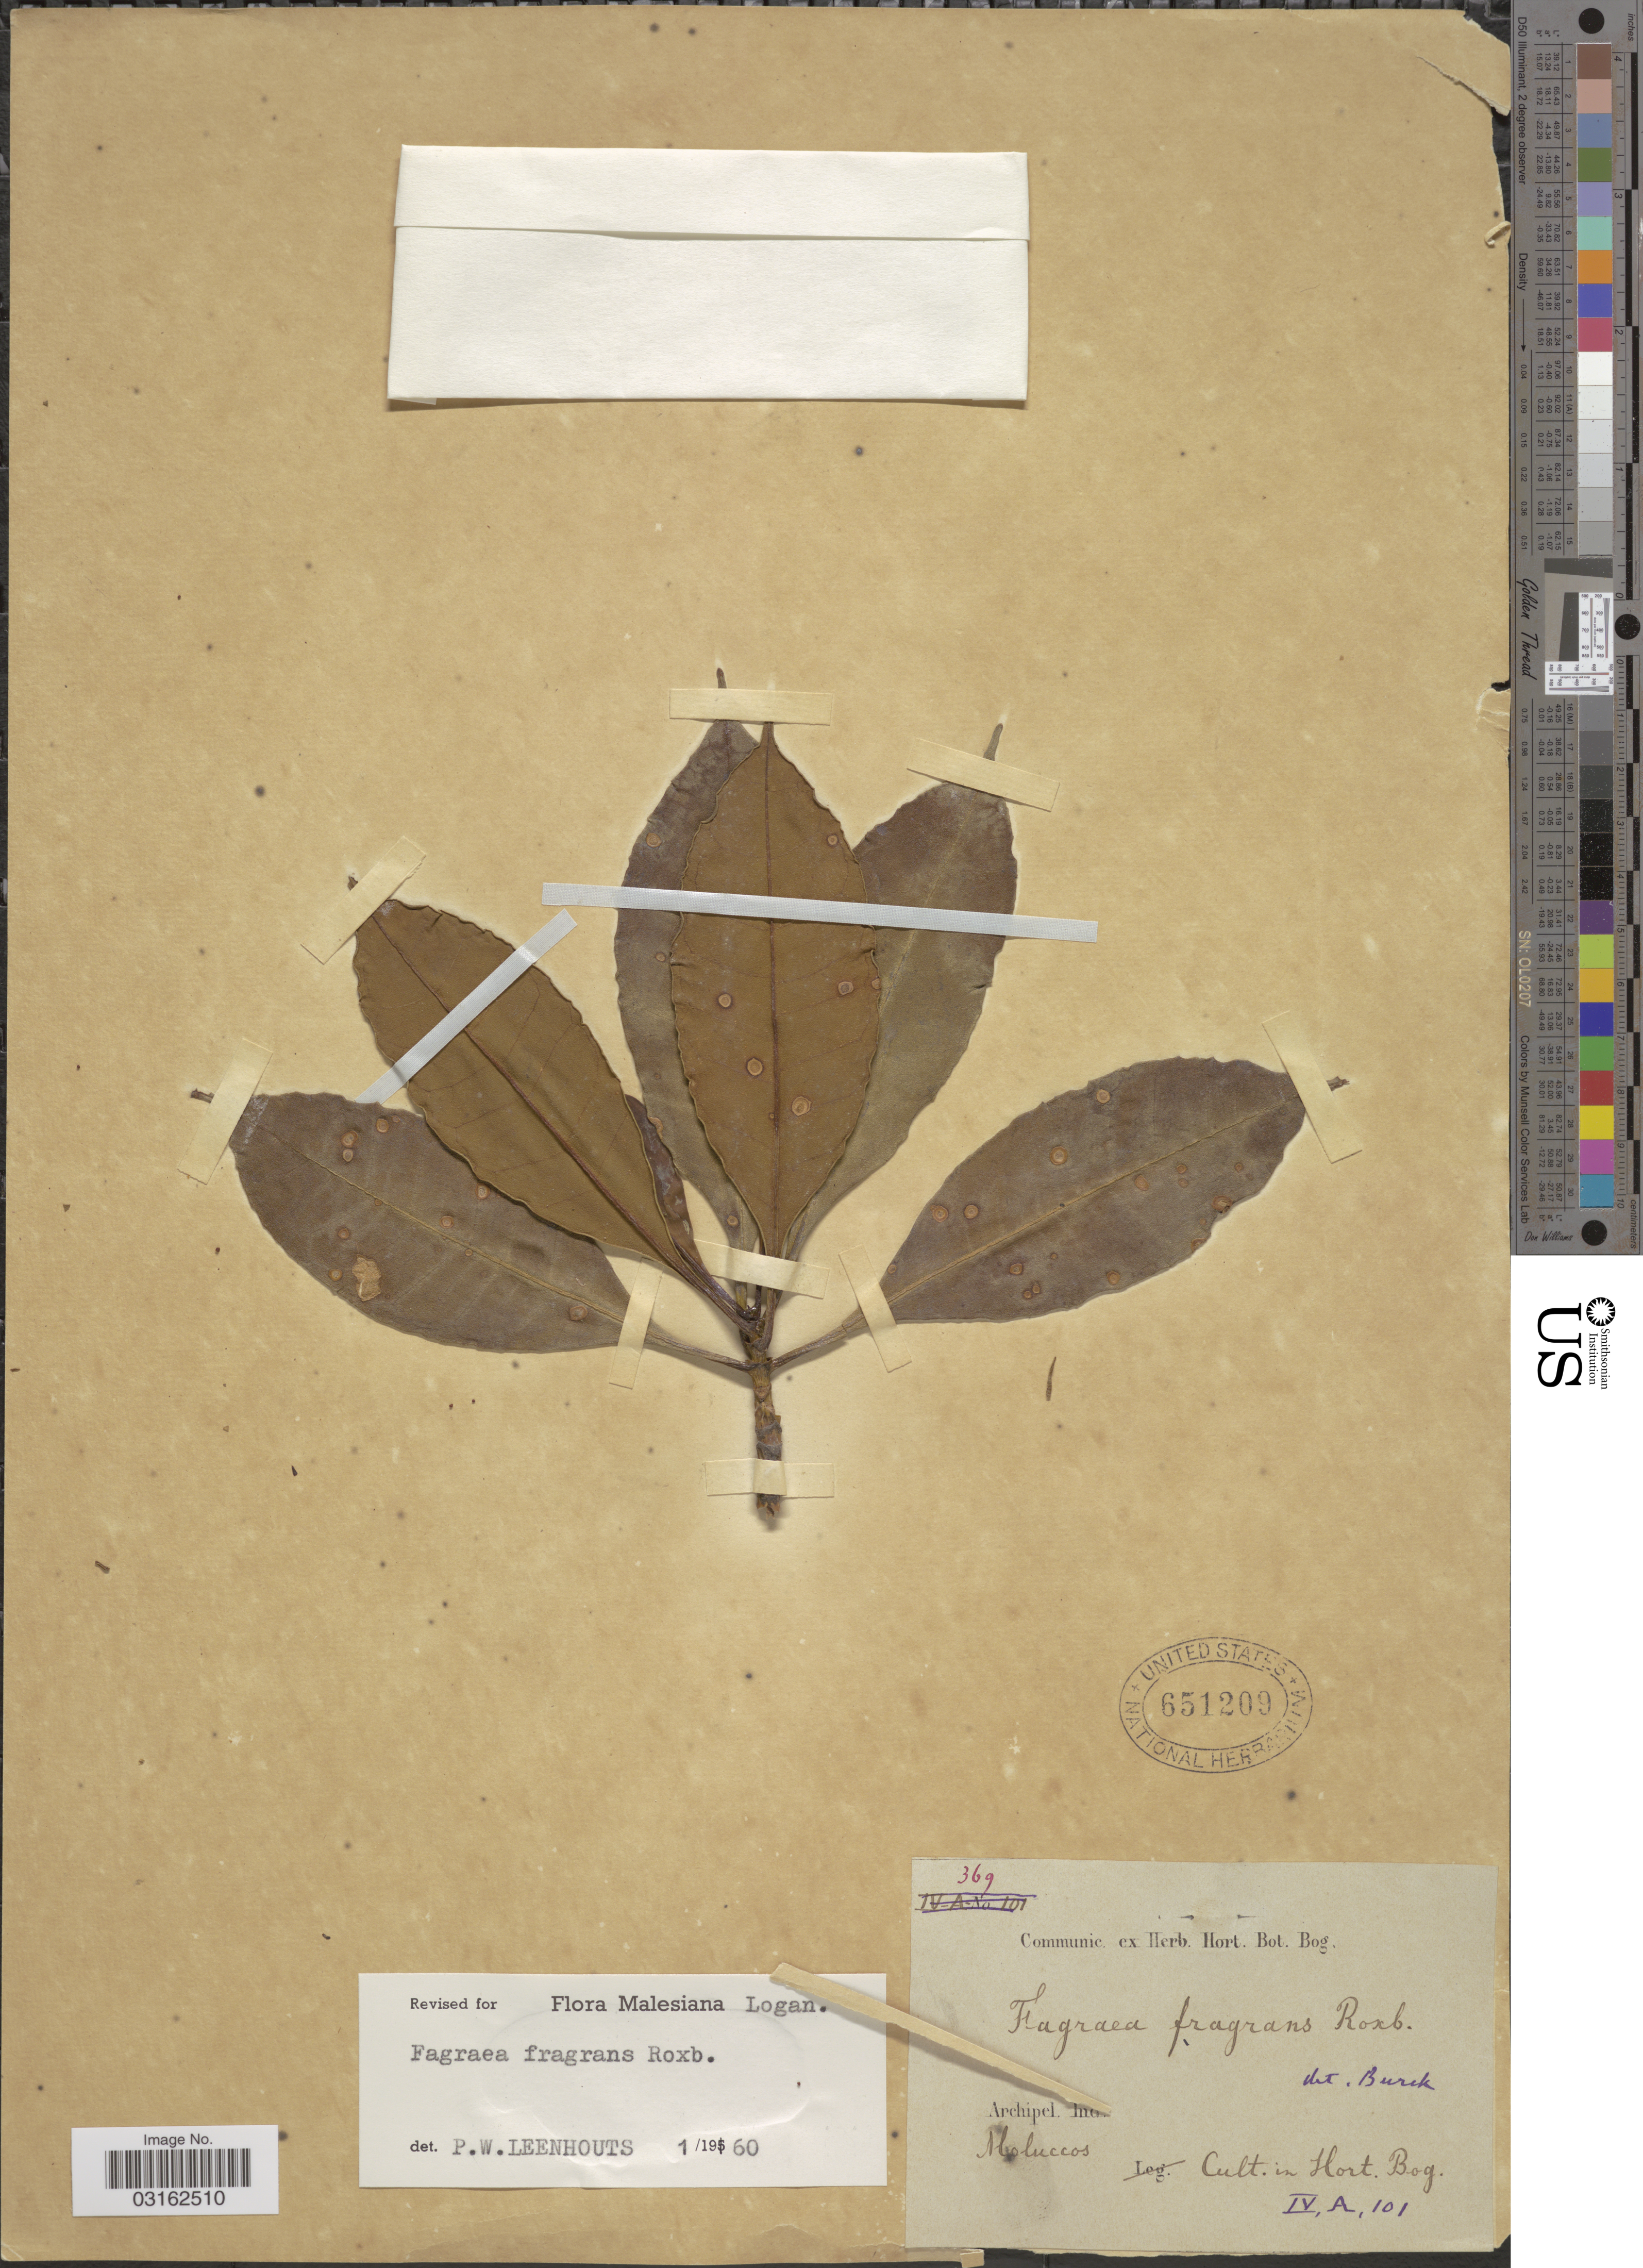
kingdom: Plantae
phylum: Tracheophyta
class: Magnoliopsida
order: Gentianales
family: Gentianaceae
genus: Fagraea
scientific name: Fagraea fragrans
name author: Roxb.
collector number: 369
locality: Archipel. In [illegible text] Moluccos. Hort. Bog.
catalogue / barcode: US 651209